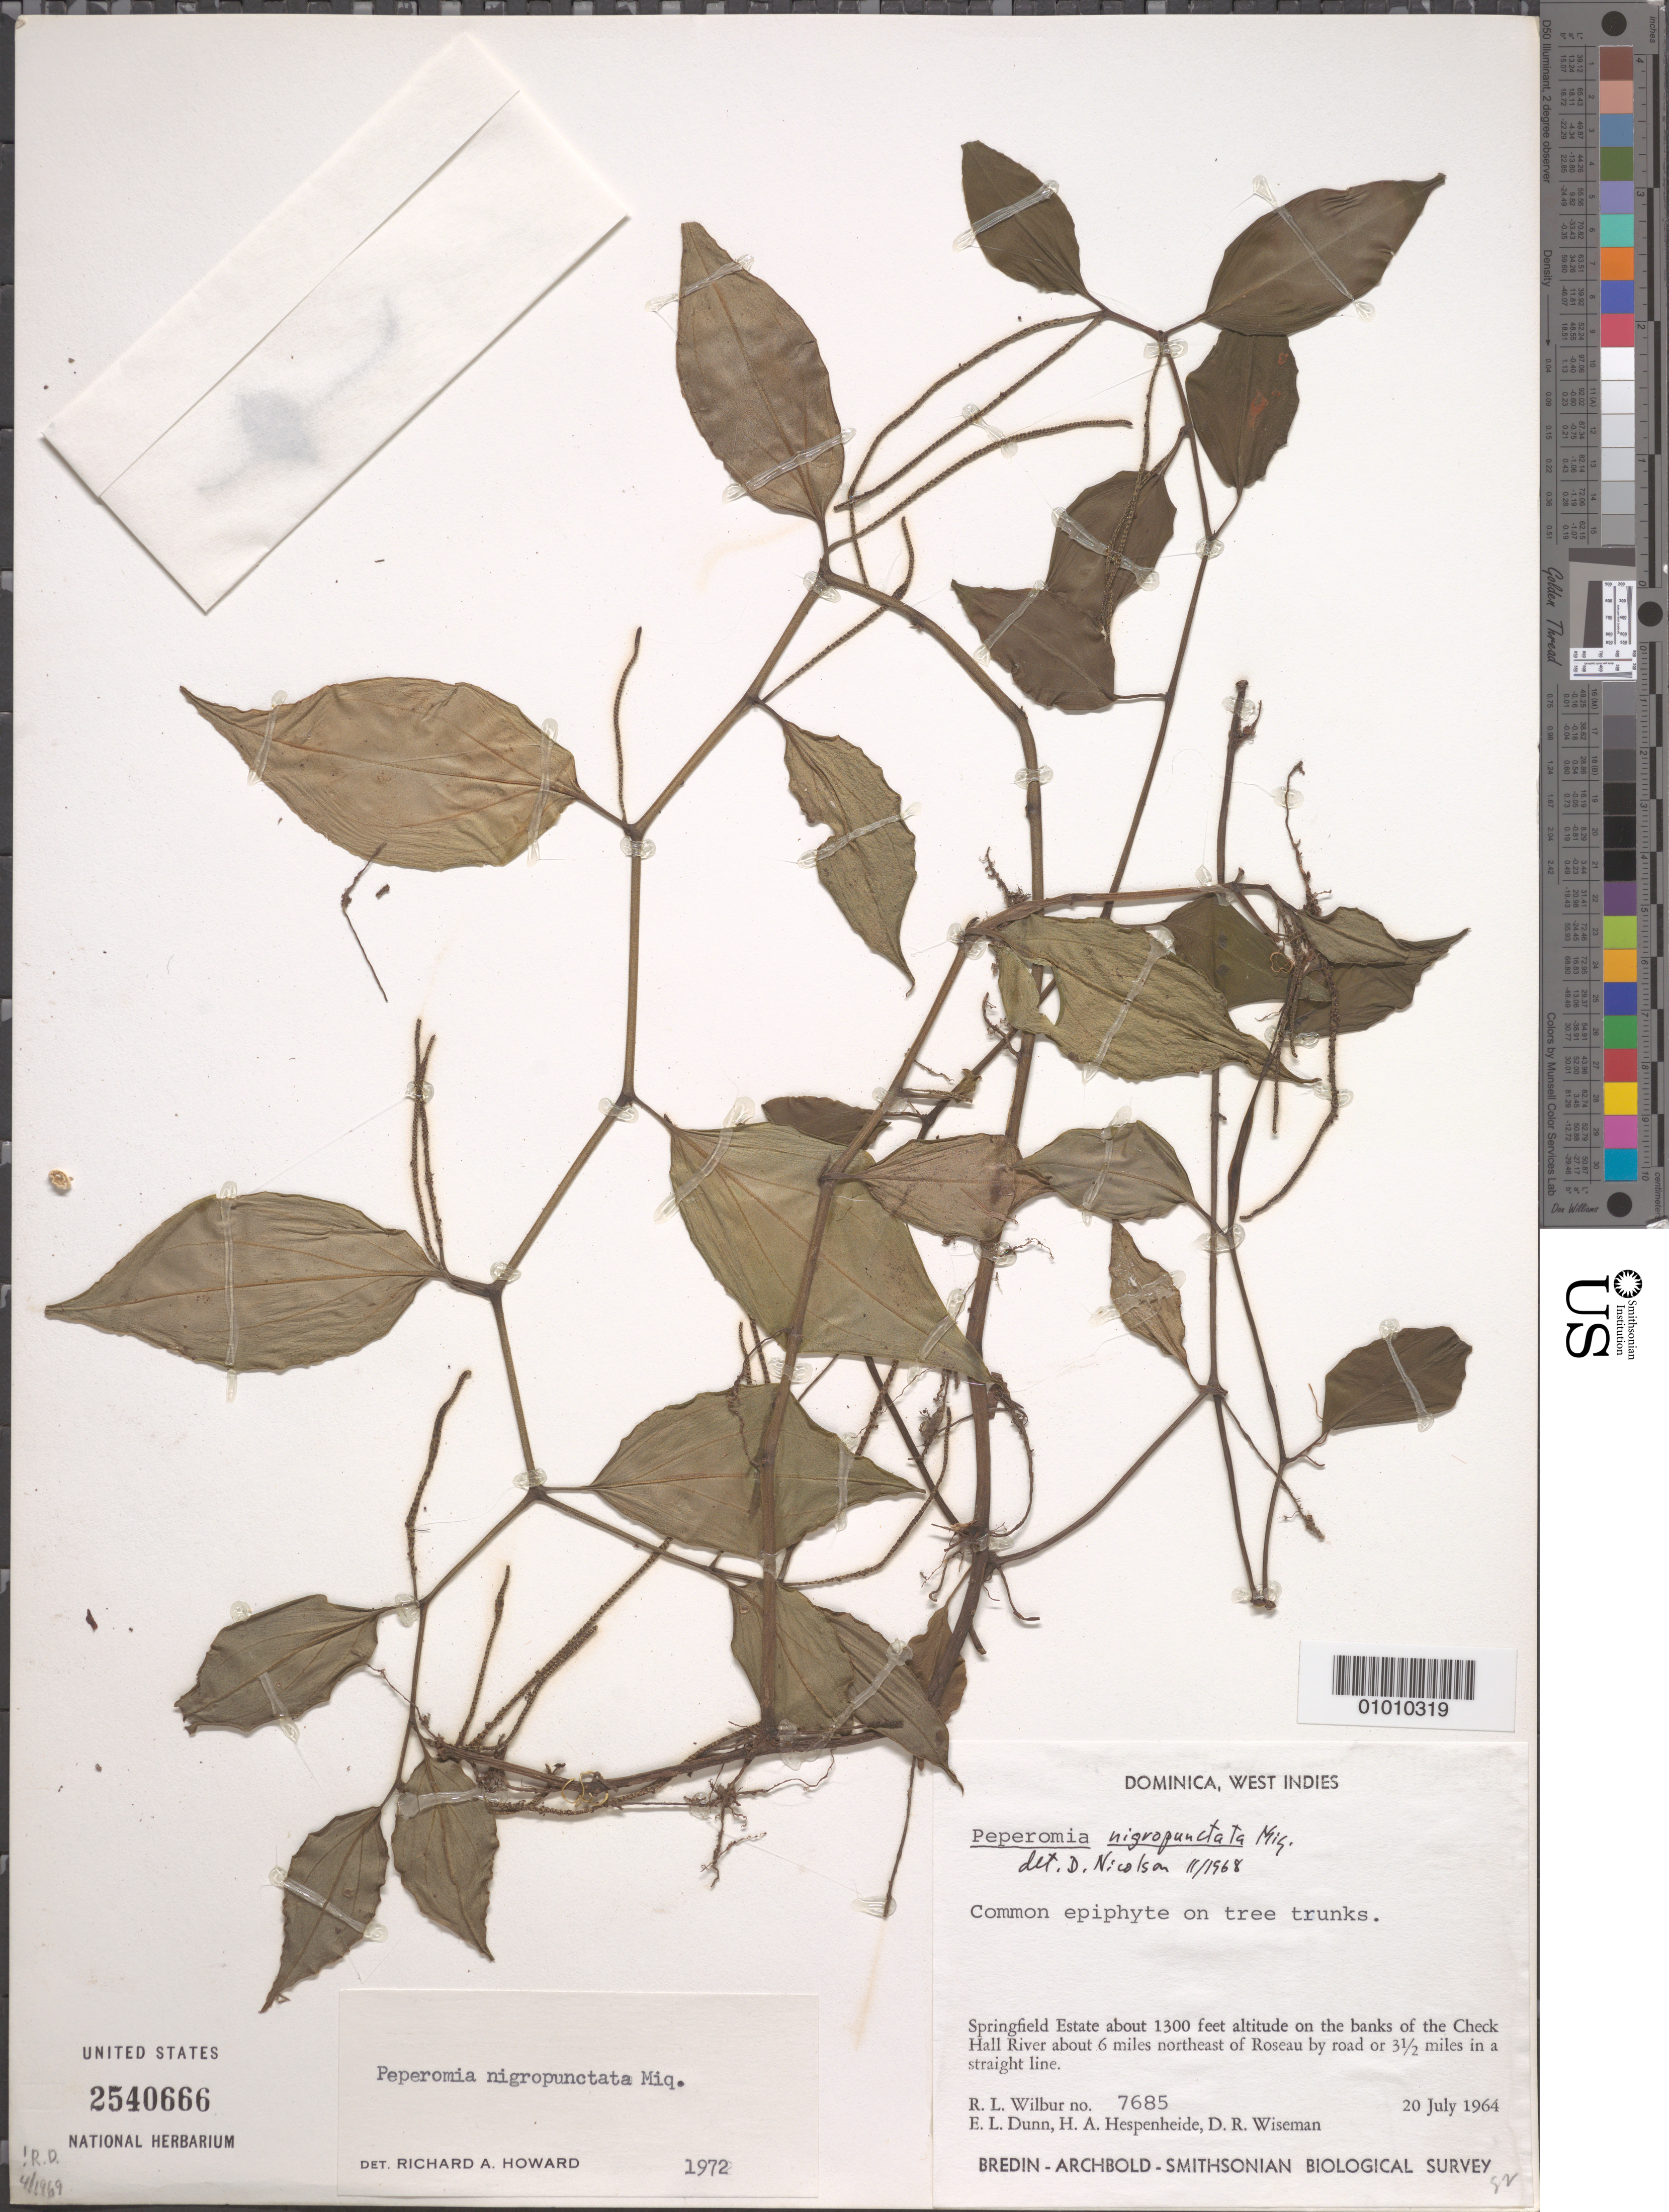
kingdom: Plantae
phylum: Tracheophyta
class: Magnoliopsida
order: Piperales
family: Piperaceae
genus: Peperomia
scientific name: Peperomia nigropunctata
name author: Miq.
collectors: R. L. Wilbur, E. Dunn & D. R. Wiseman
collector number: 7685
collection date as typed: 20 Jul 1964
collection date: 1964-07-20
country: Dominica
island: Dominica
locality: Springfield Estate on banks of the Check Hall River about 6 miles NE of Roseau by road or 3.5 miles in a straight line.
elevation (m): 396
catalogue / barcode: US 2540666